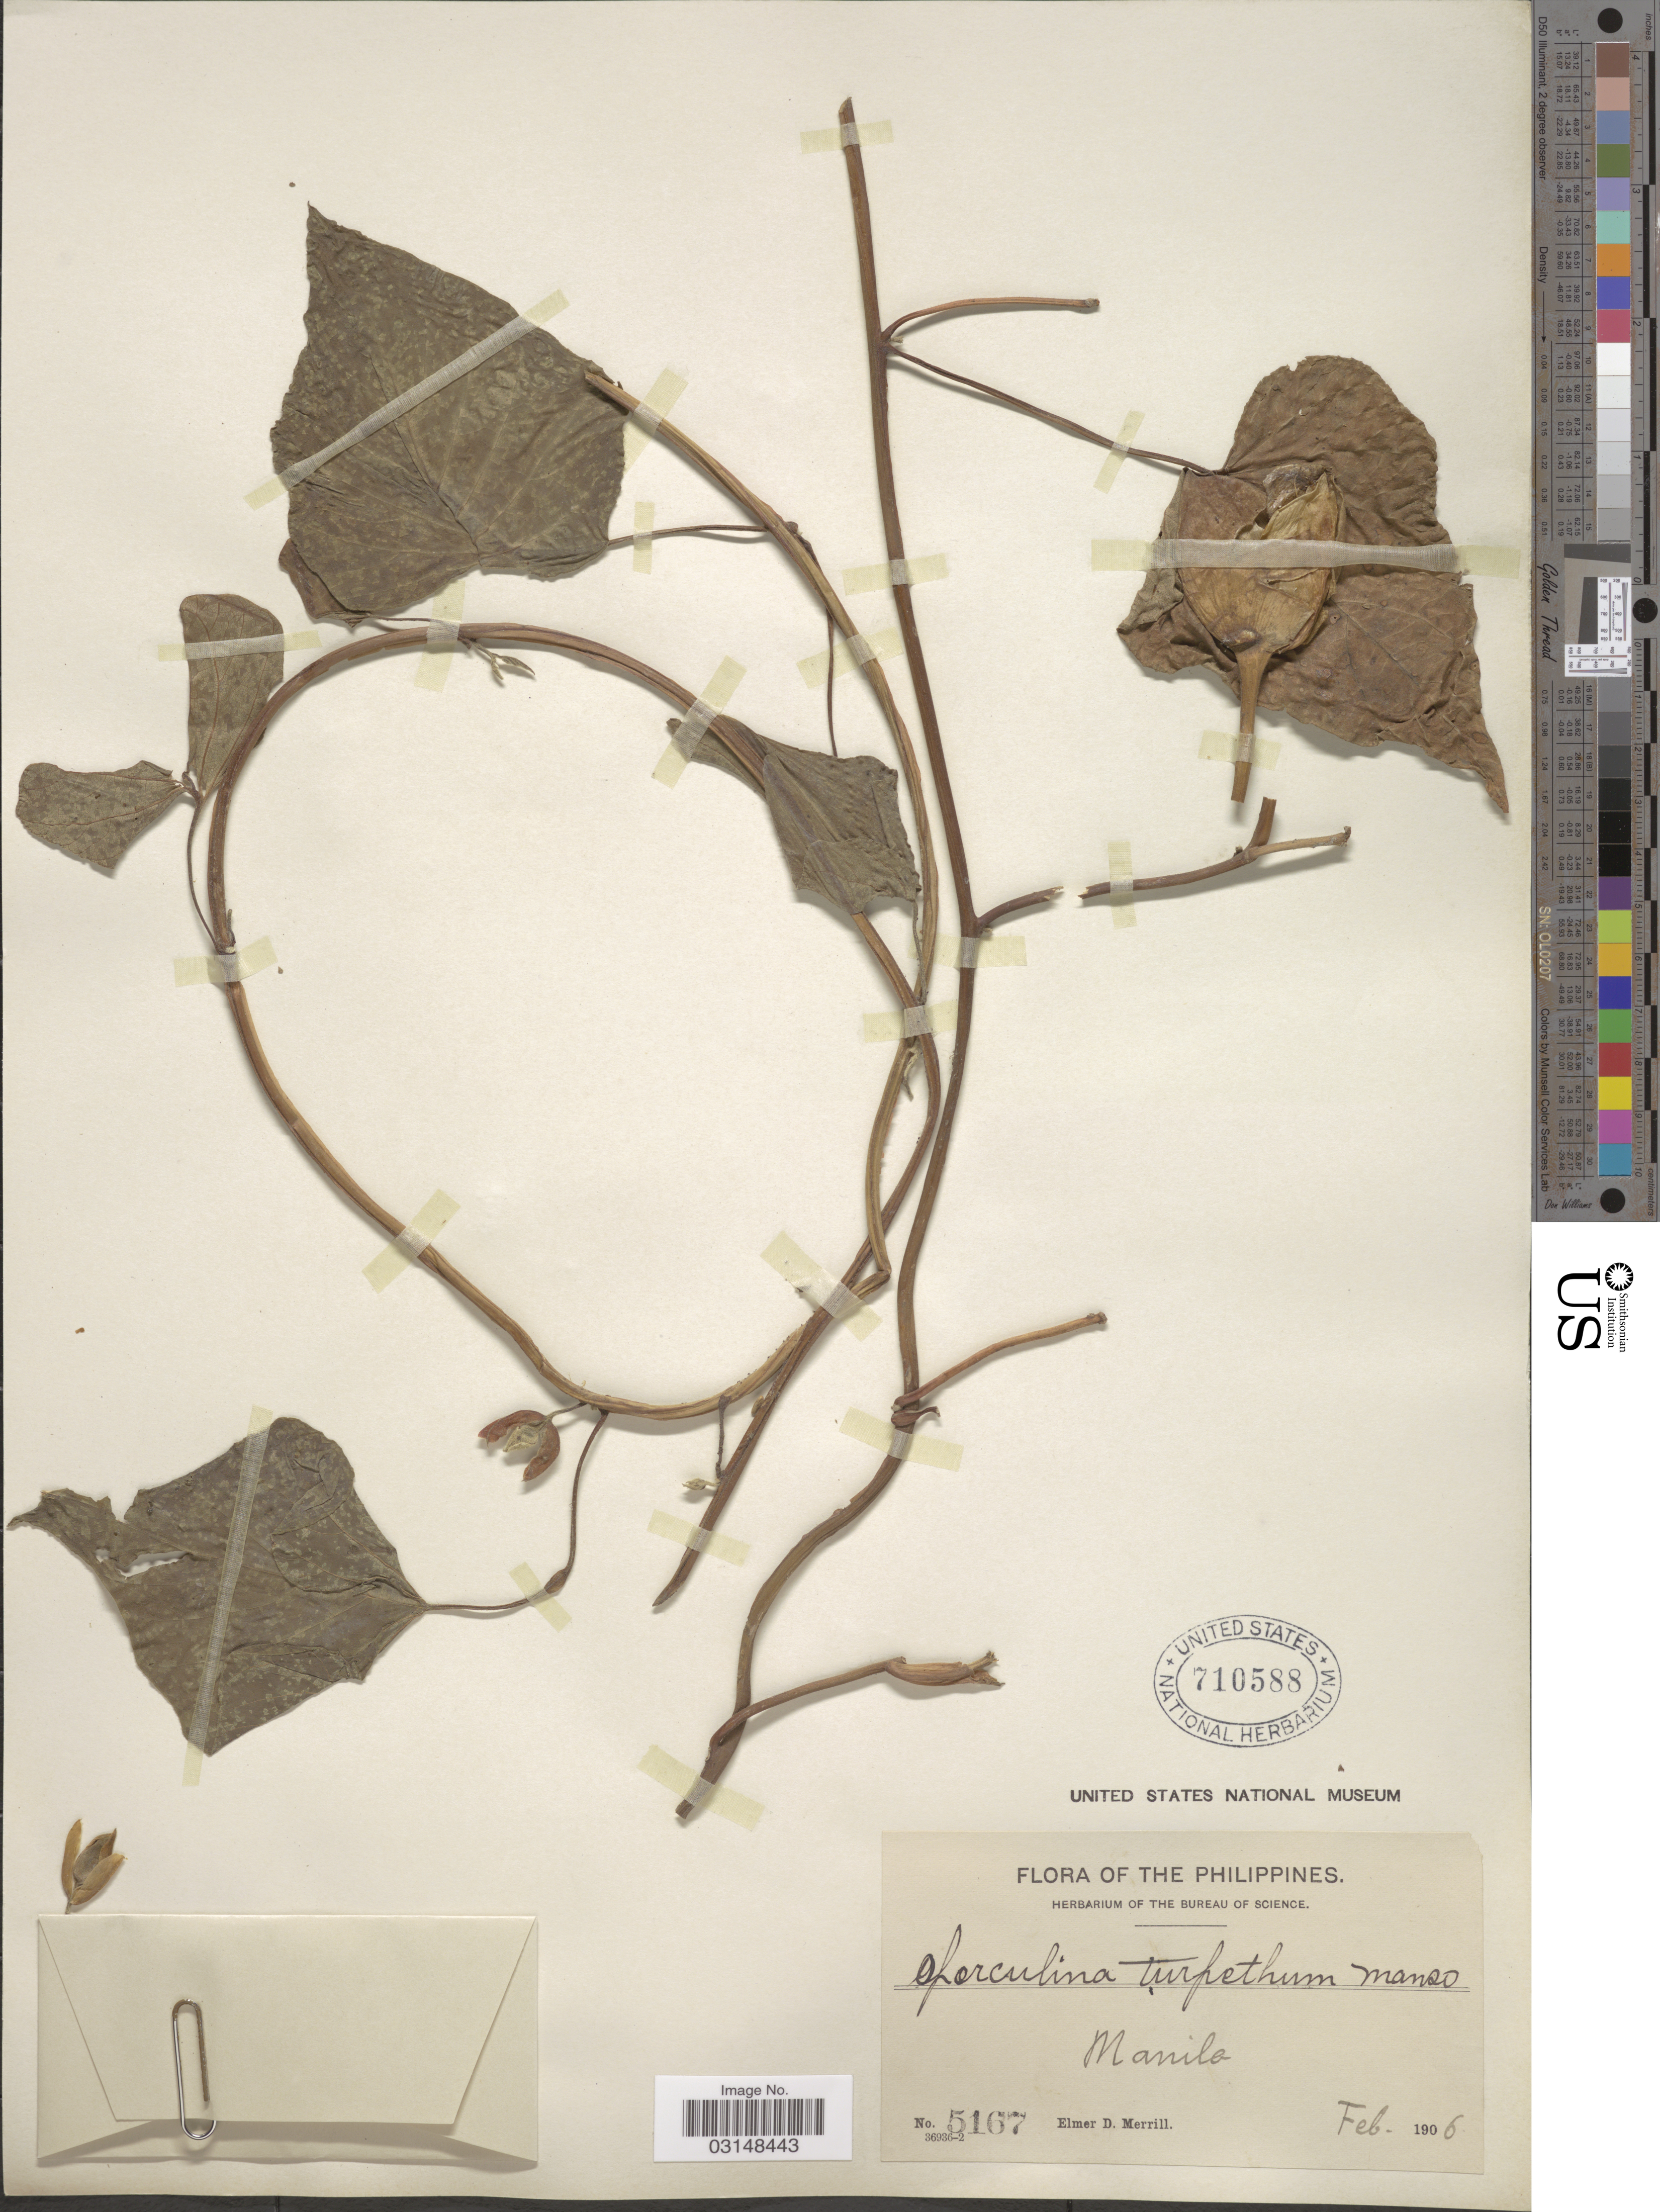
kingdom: Plantae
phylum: Tracheophyta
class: Magnoliopsida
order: Solanales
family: Convolvulaceae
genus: Operculina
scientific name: Operculina turpethum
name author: (L.) Silva Manso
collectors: E. D. Merrill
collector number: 5167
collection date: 1906-02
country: Philippines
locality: Manila.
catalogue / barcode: US 710588